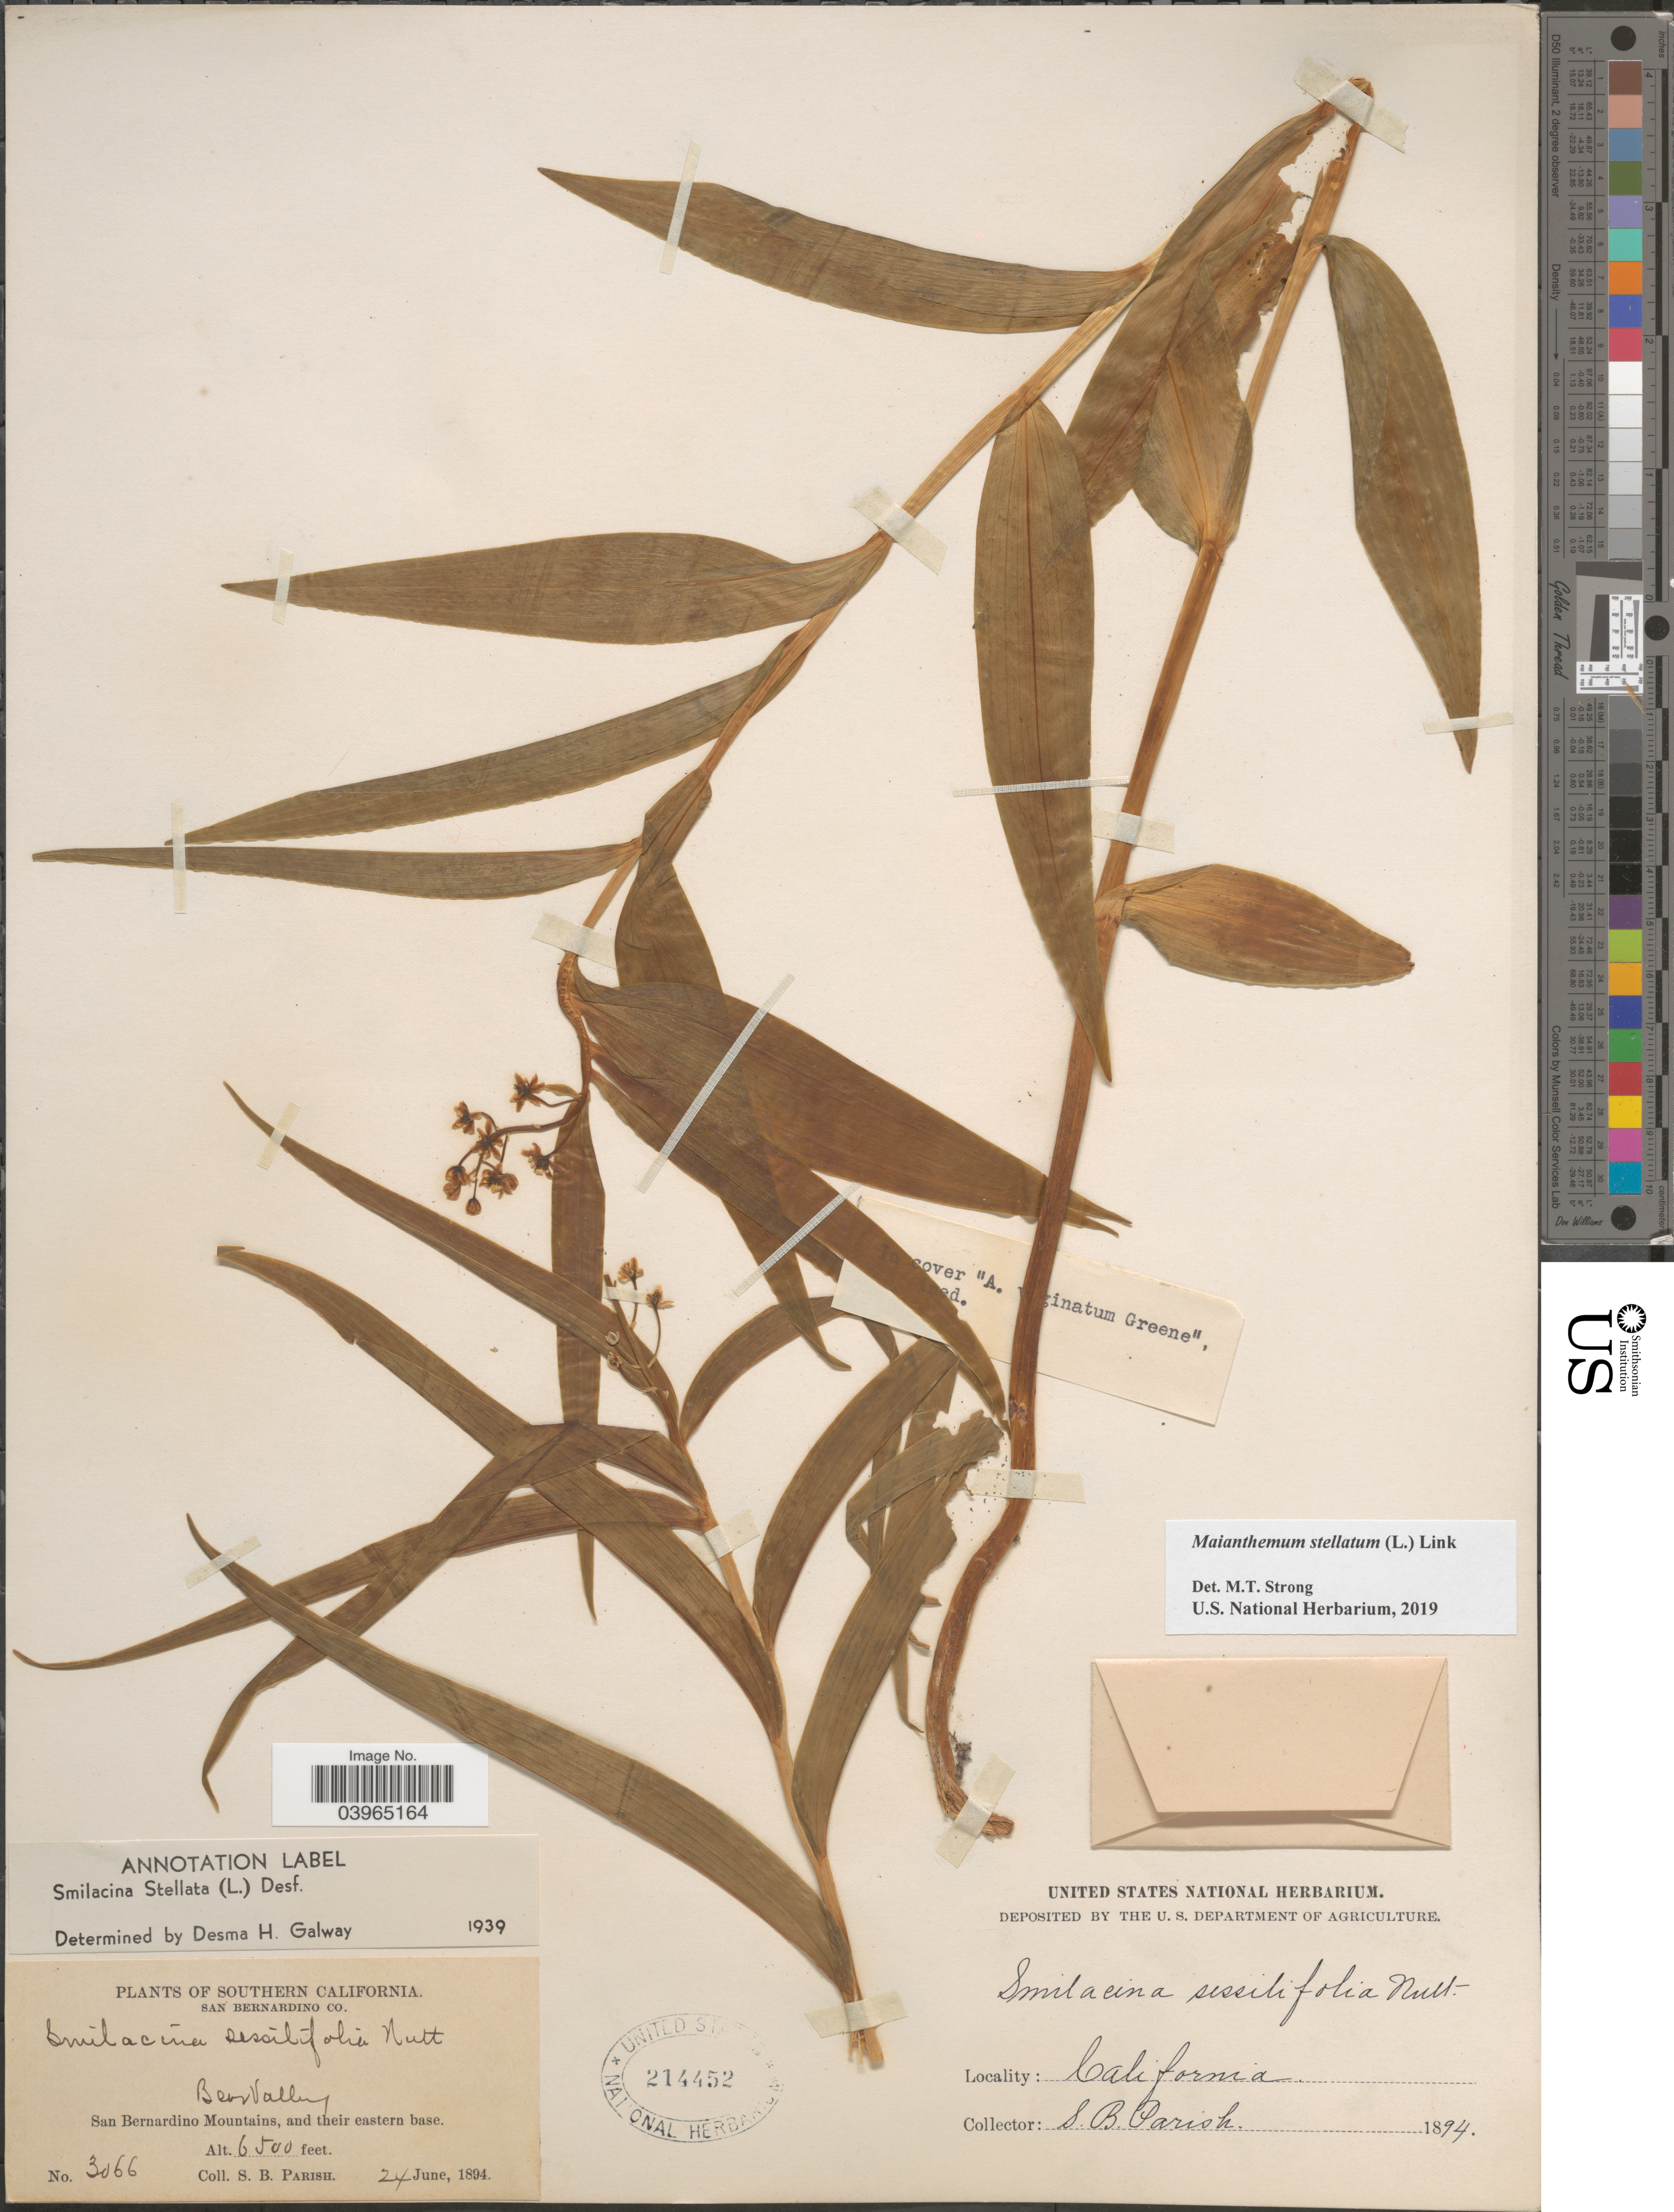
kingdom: Plantae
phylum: Tracheophyta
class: Liliopsida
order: Asparagales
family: Asparagaceae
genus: Maianthemum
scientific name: Maianthemum stellatum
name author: (L.) Link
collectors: S. B. Parish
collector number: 3066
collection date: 1894-06-24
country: United States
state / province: California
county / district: San Bernardino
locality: Southern California. San Bernardino Co. Bear Valley. San Bernardino Mountains, and their eastern base.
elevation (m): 1981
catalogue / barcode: US 214452